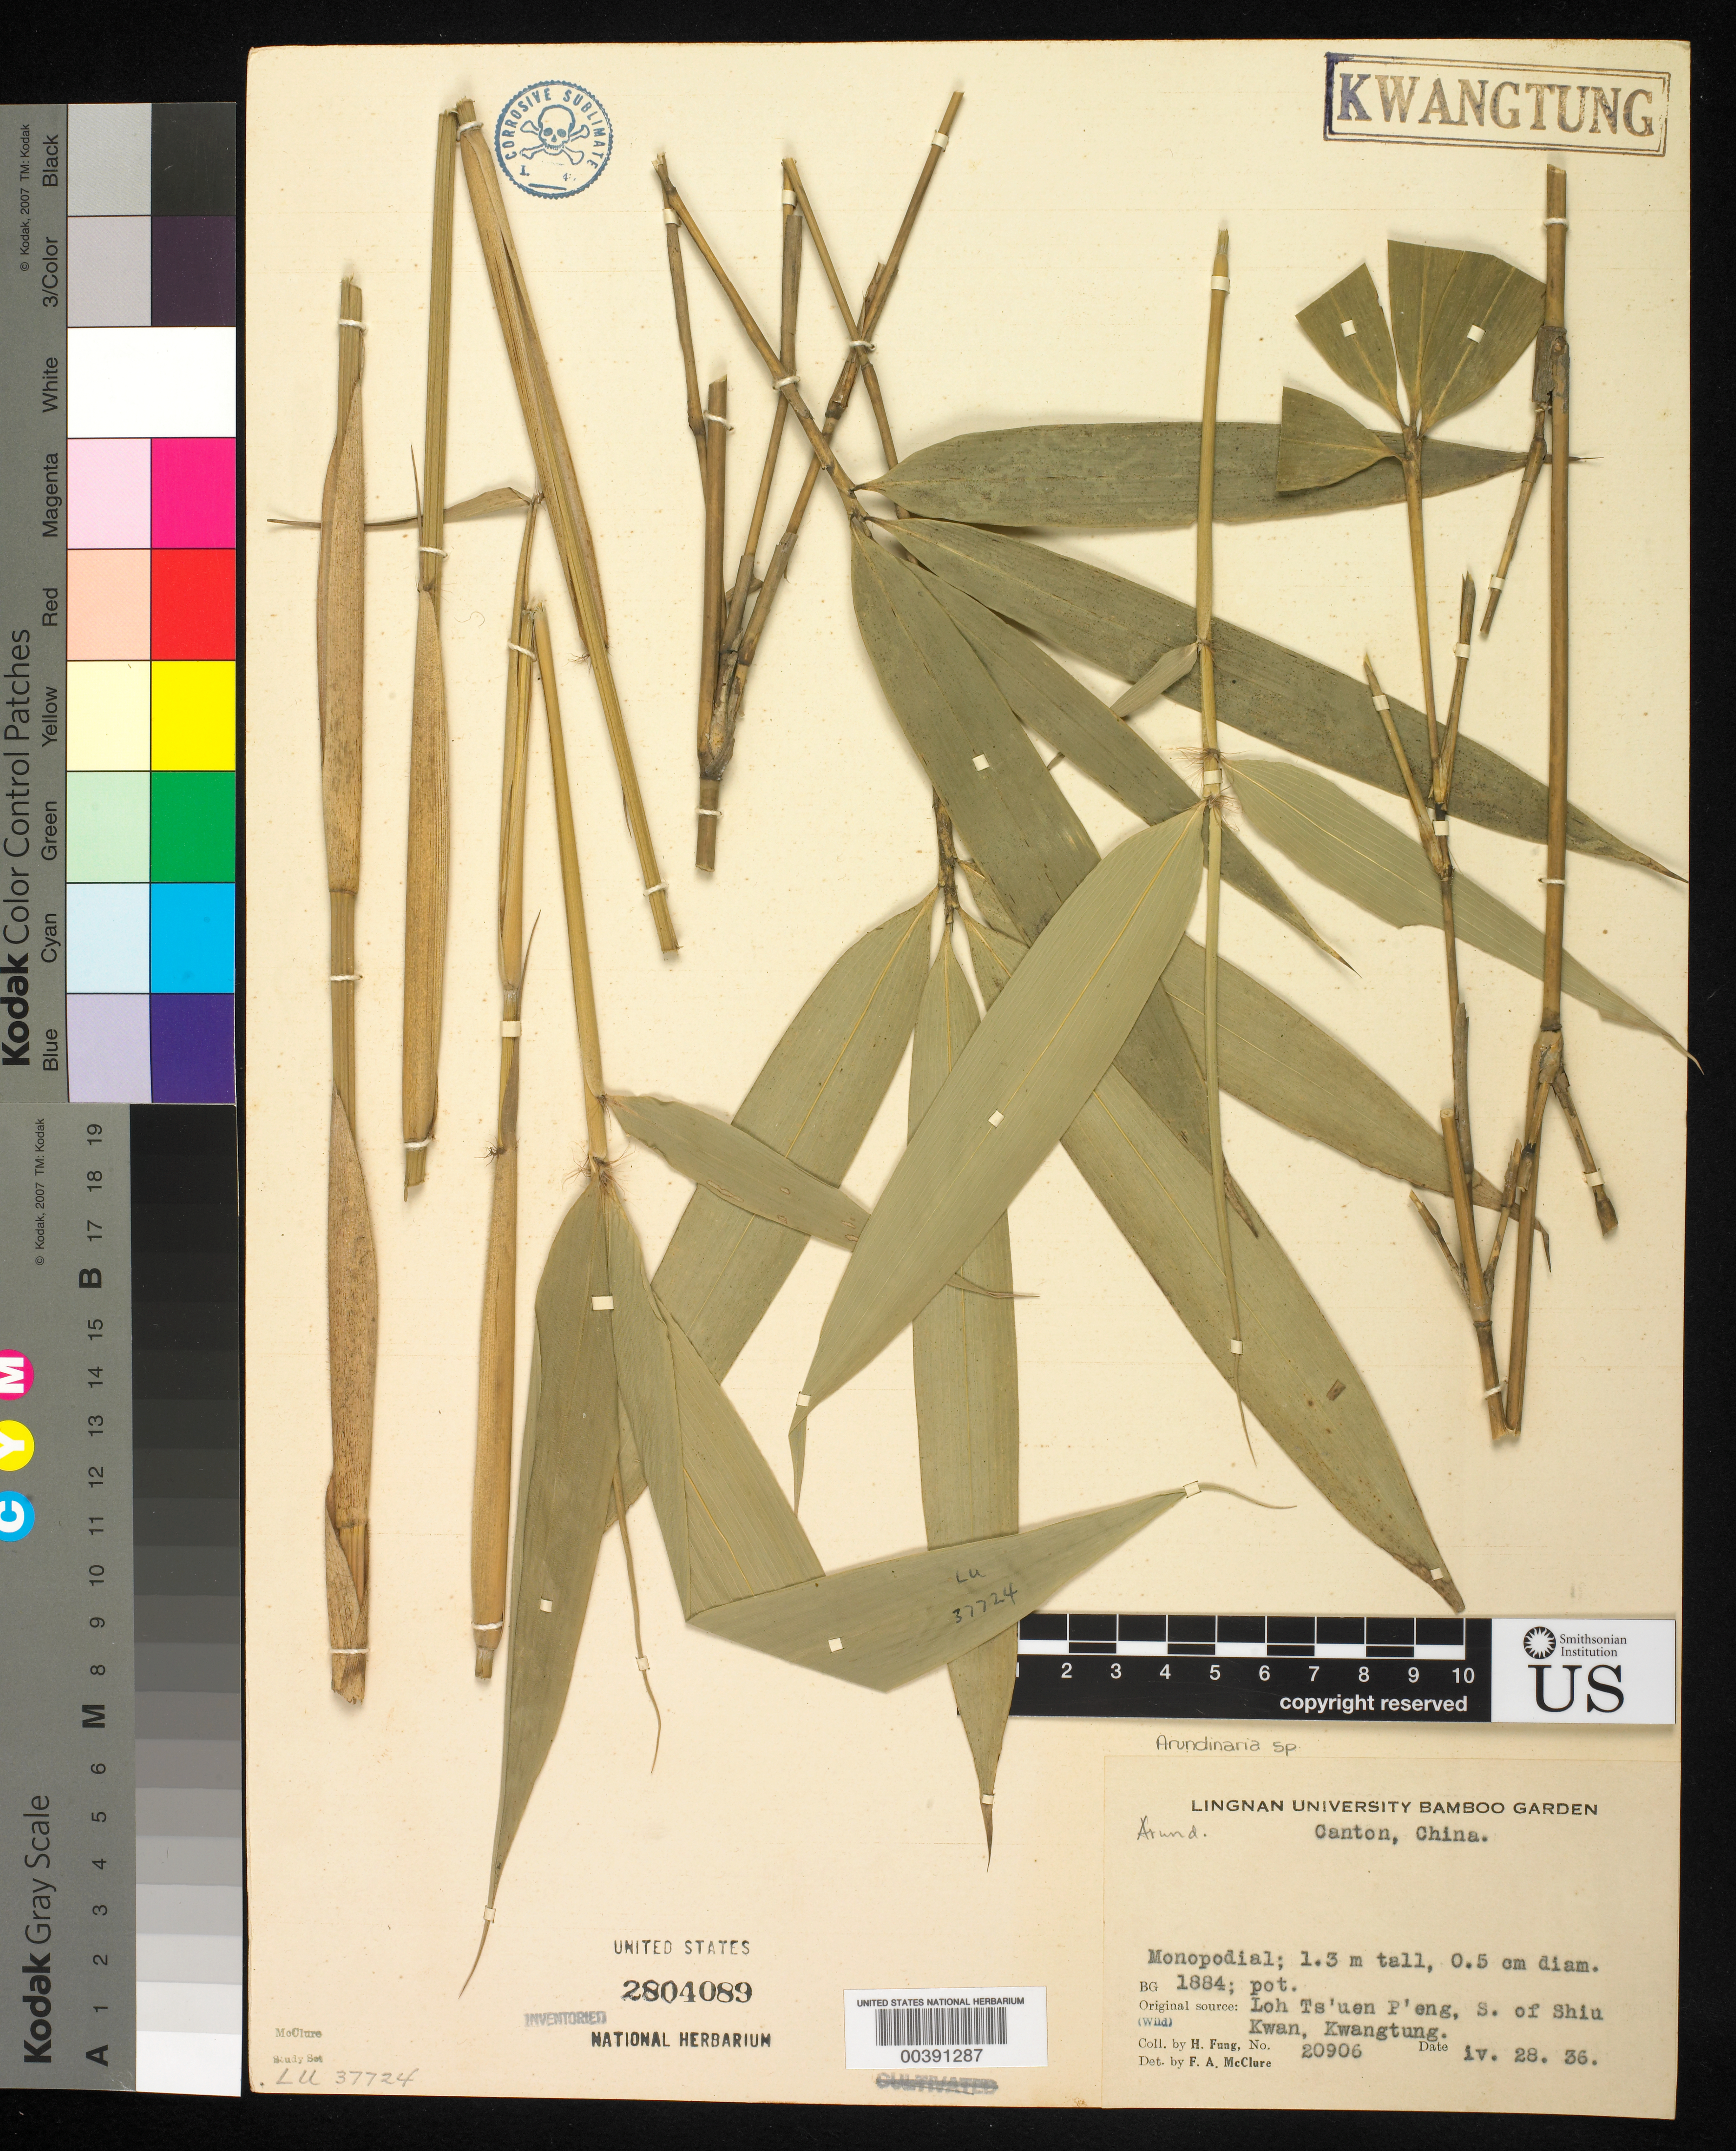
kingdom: Plantae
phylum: Tracheophyta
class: Liliopsida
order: Poales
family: Poaceae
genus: Arundinaria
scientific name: Arundinaria sp.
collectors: H. L. Fung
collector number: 20906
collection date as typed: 28 Apr 1936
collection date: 1936-04-28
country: China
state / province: Guangdong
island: Honam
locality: Lingnan univ. bg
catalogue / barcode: US 2804089